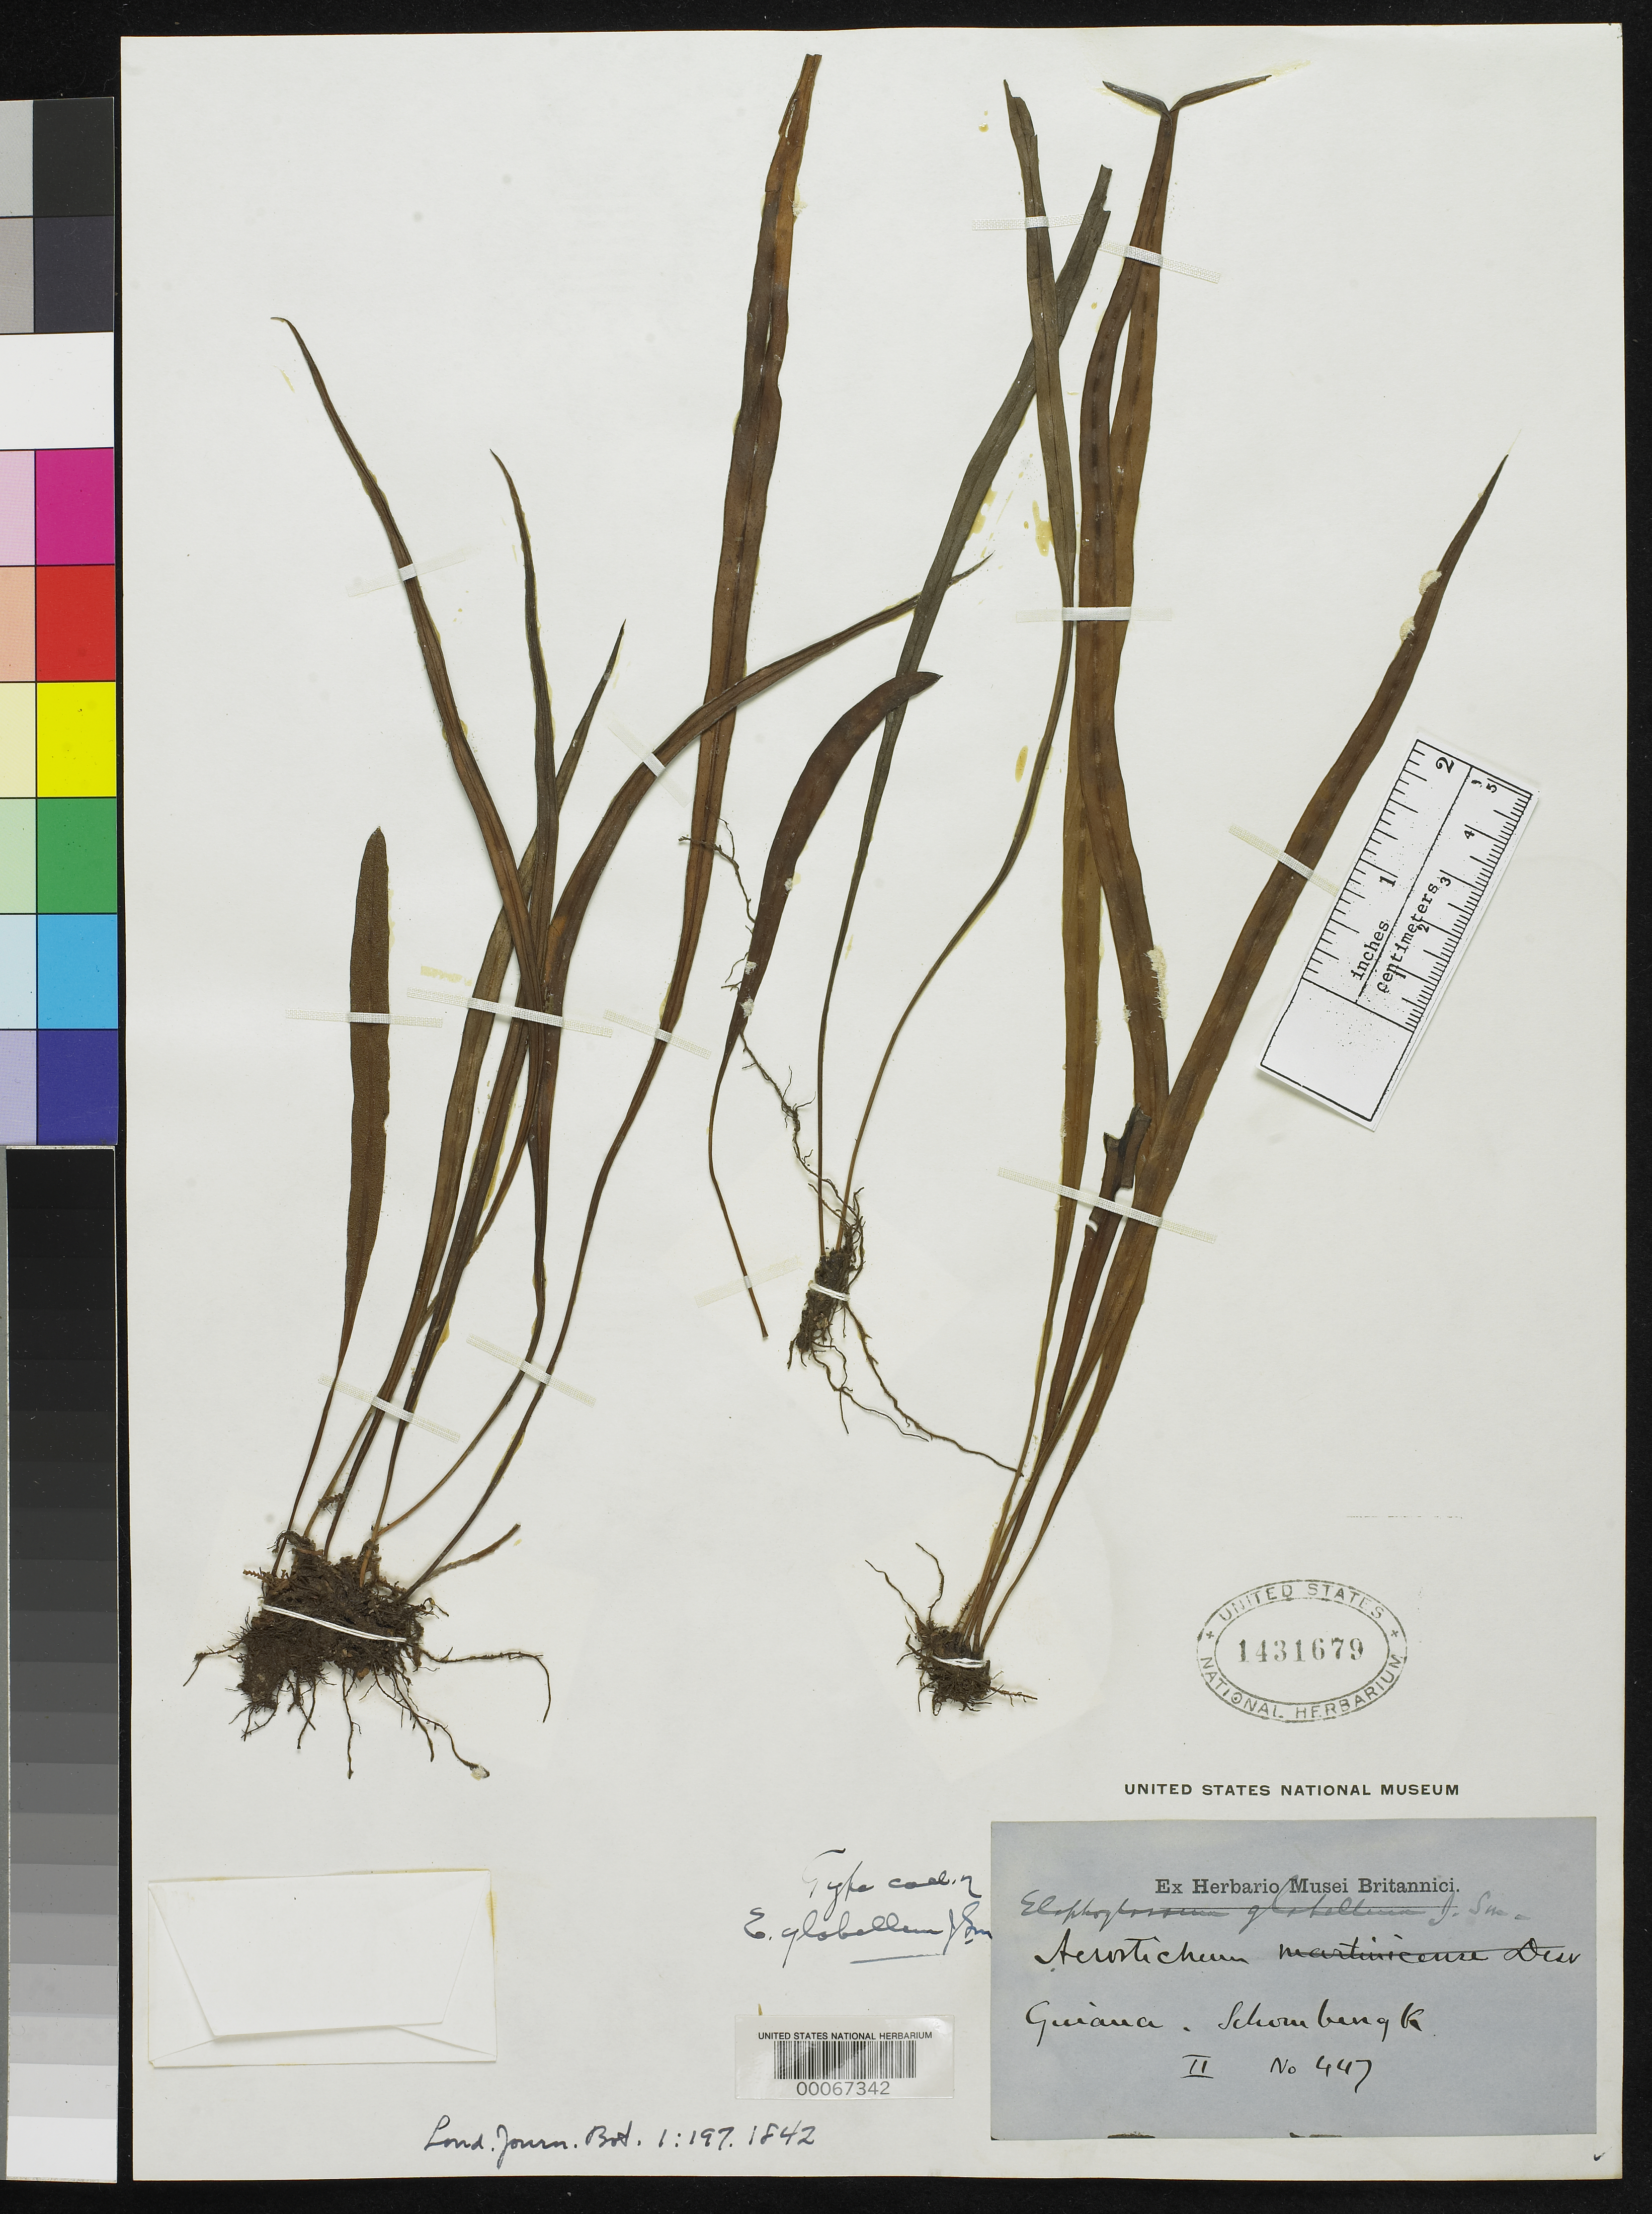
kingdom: Plantae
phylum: Tracheophyta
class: Polypodiopsida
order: Polypodiales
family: Dryopteridaceae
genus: Elaphoglossum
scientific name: Elaphoglossum glabellum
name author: J. Sm.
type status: Type Collection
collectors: R. H. Schomburgk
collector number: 447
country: Guyana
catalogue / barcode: US 1431679